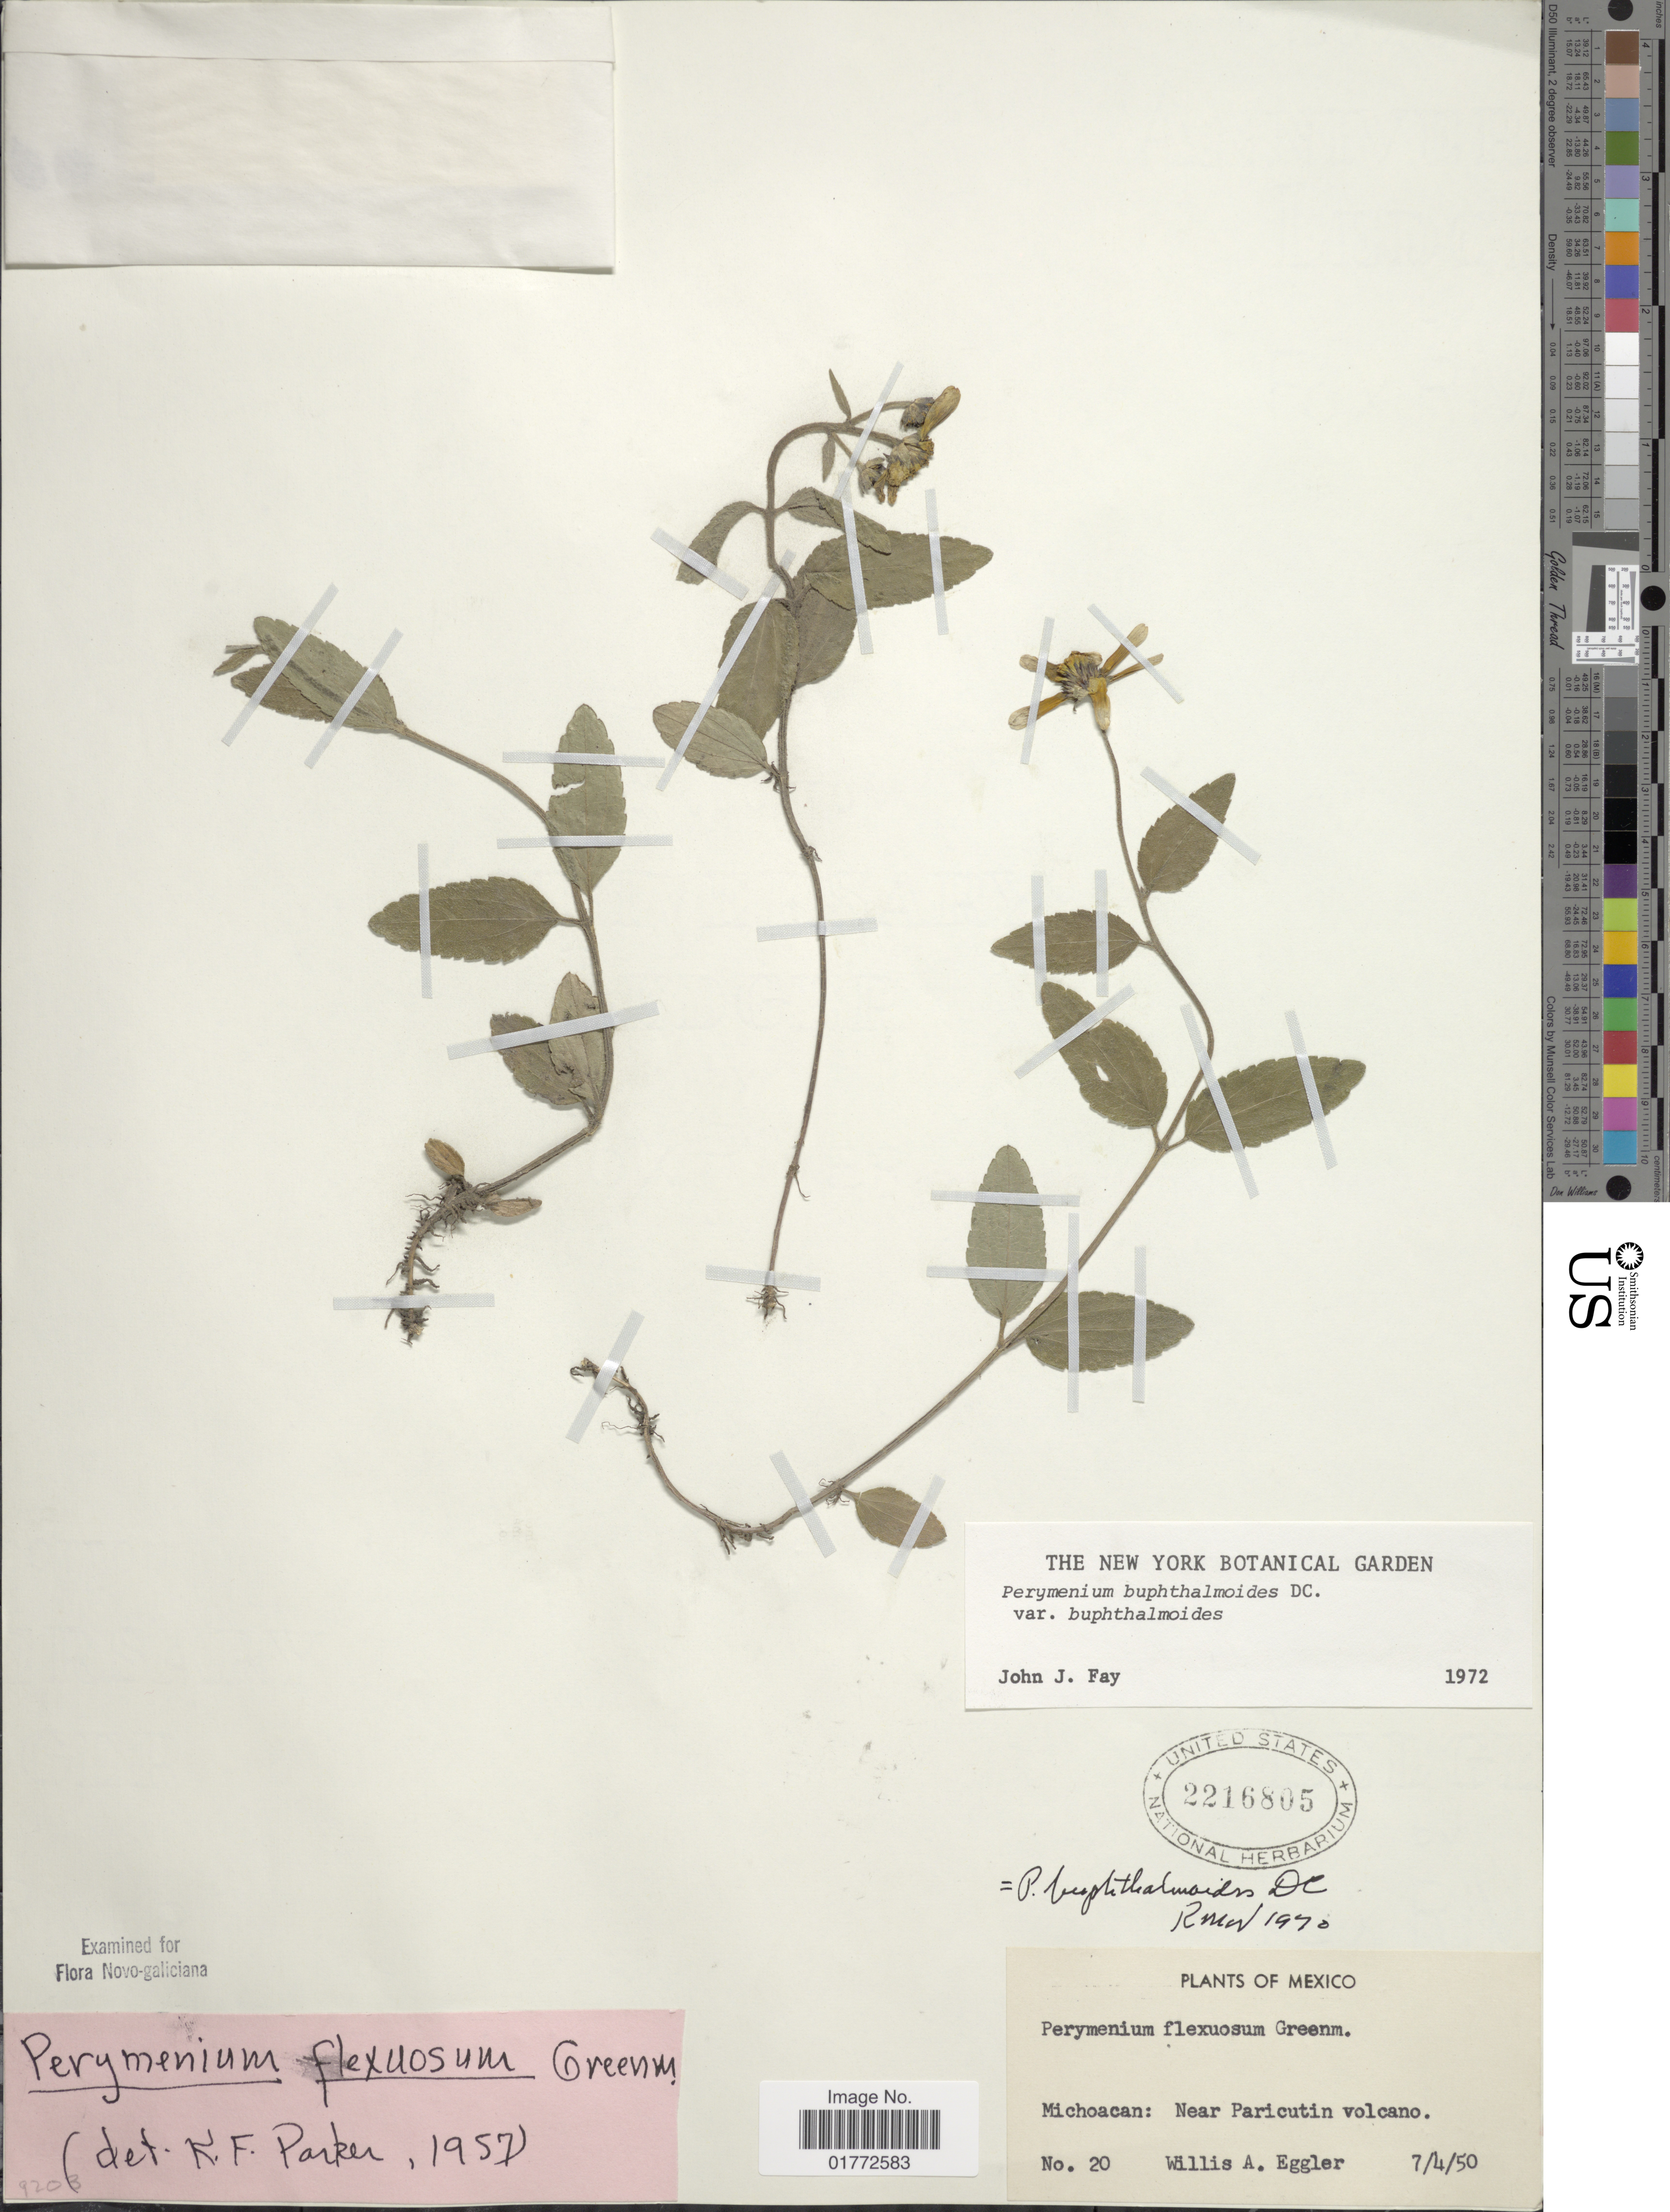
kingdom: Plantae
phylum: Tracheophyta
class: Magnoliopsida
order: Asterales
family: Asteraceae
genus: Perymenium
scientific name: Perymenium buphthalmoides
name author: DC.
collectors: W. A. Eggler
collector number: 20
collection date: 1950-07-04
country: Mexico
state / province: Michoacán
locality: Near Paricutin volcano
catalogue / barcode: US 2216805